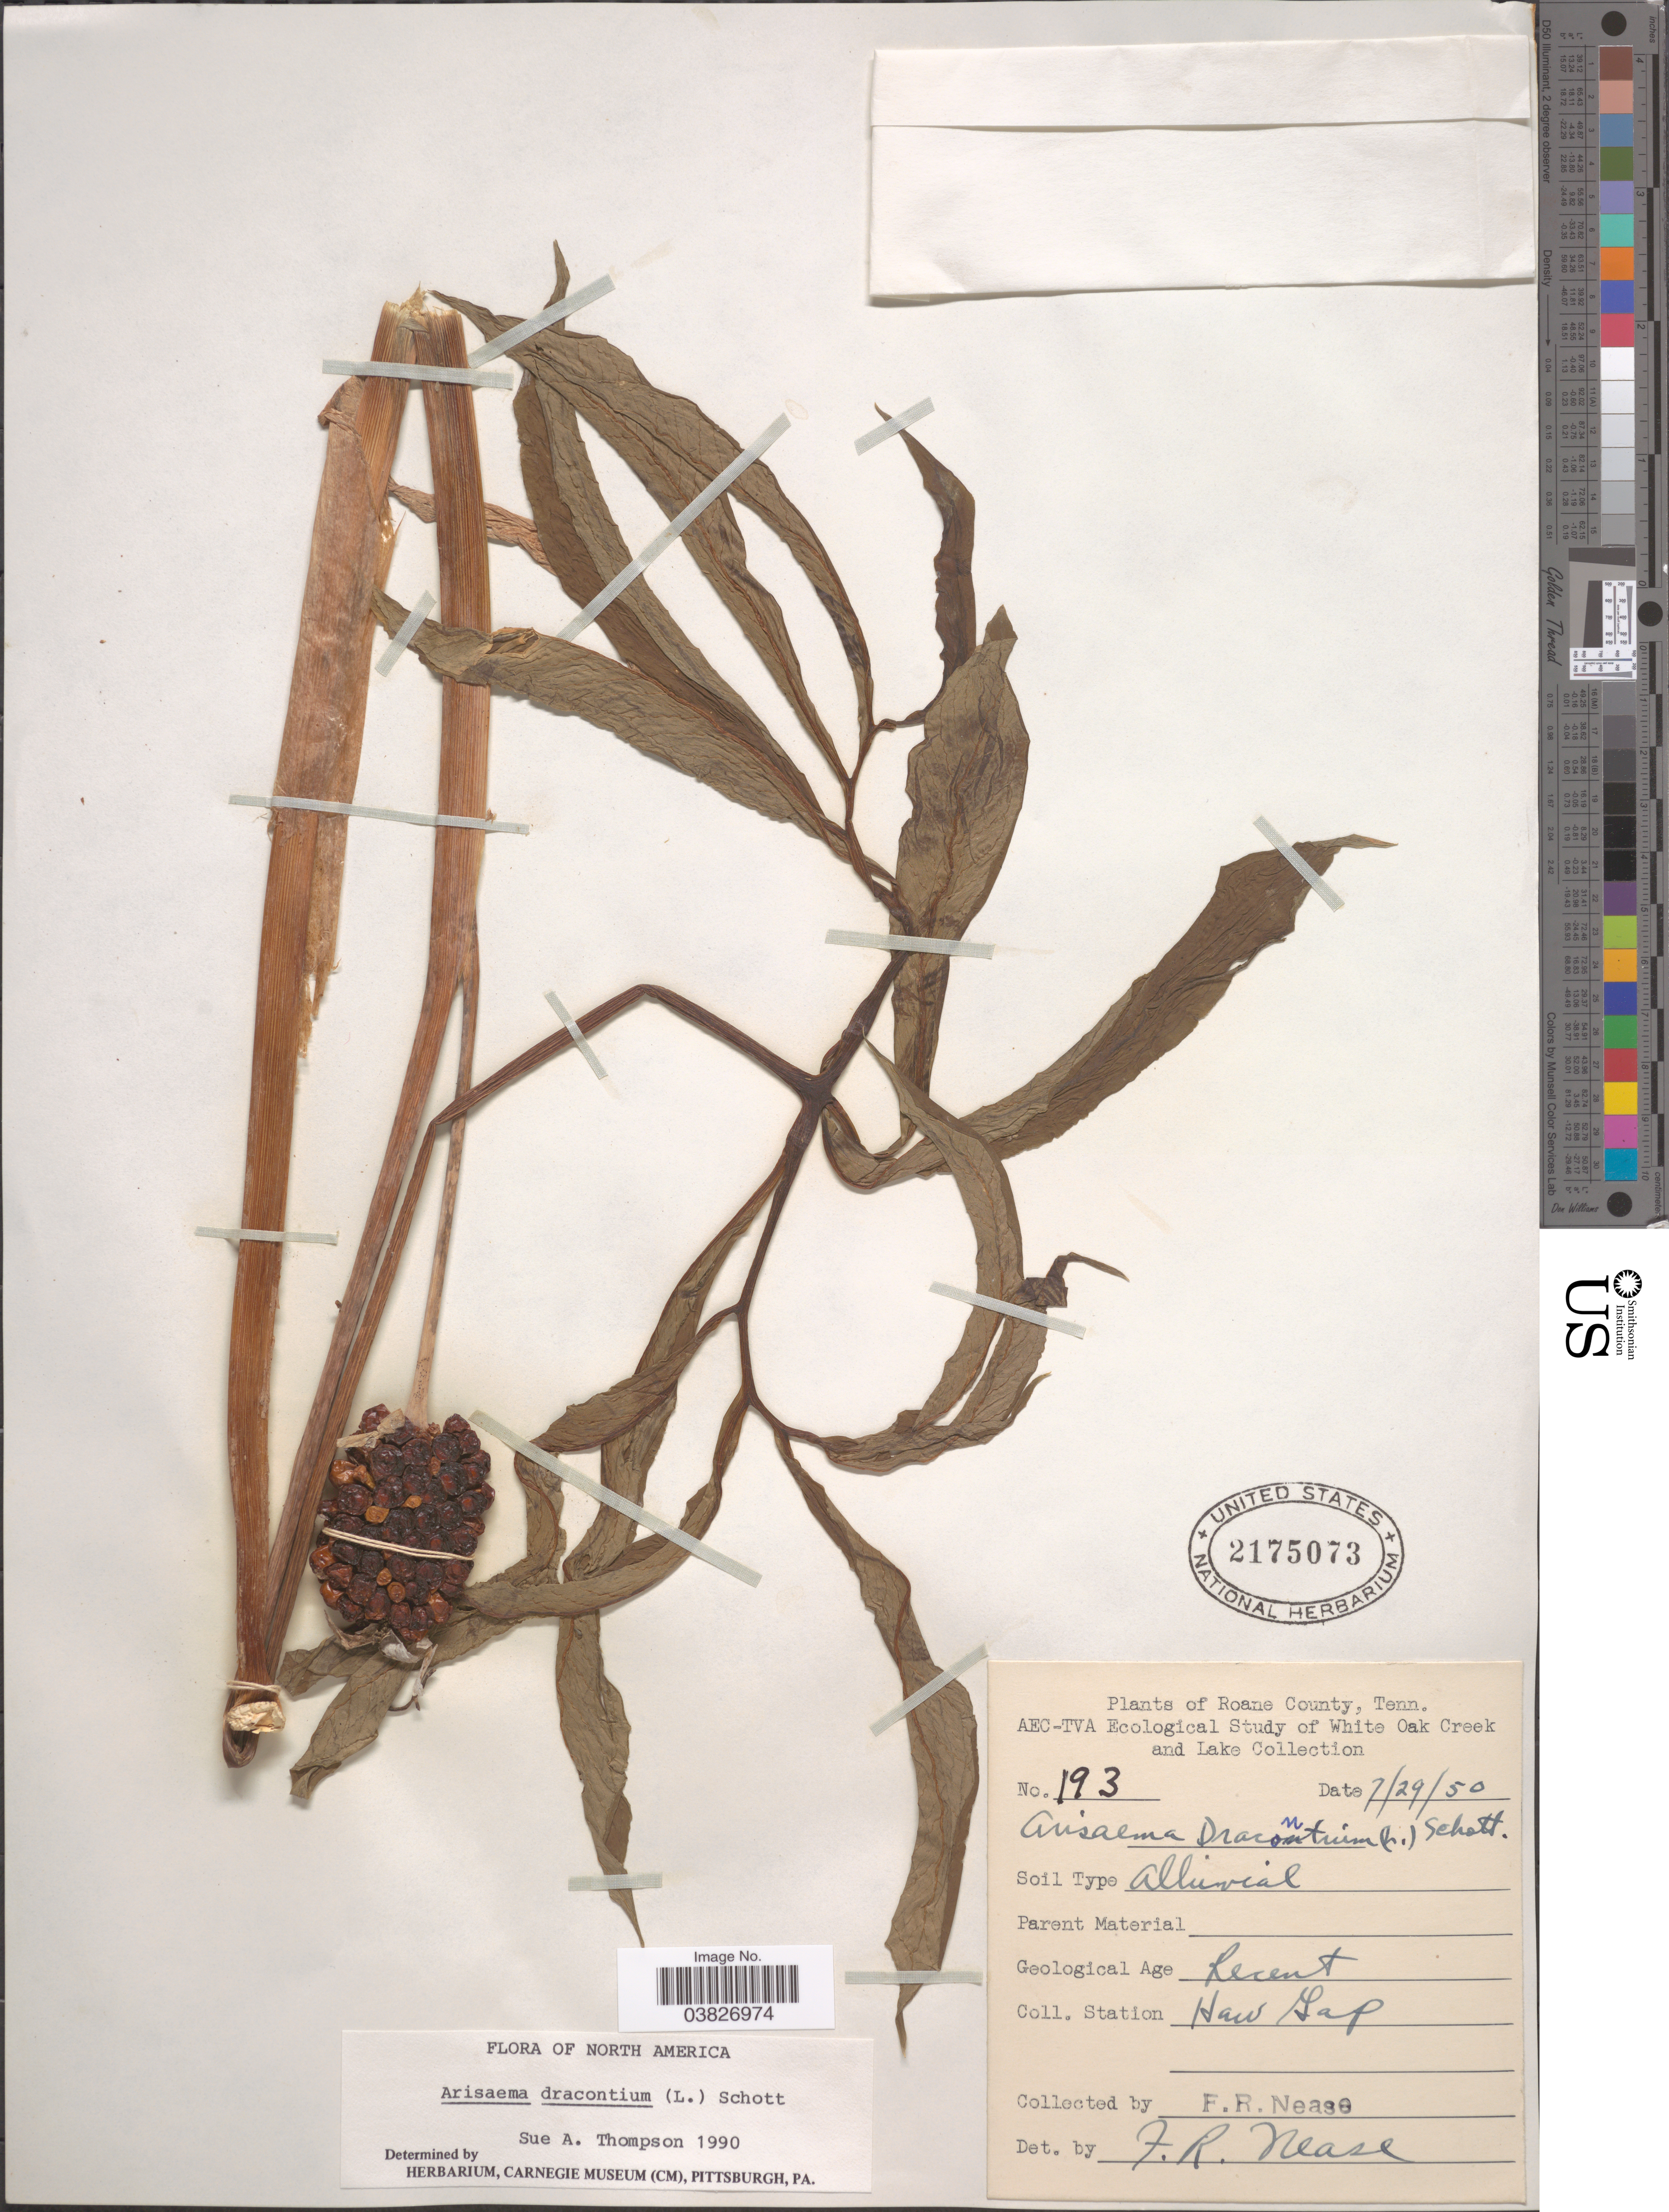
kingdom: Plantae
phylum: Tracheophyta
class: Liliopsida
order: Alismatales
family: Araceae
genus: Arisaema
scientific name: Arisaema dracontium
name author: (L.) Schott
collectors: F. Nease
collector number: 193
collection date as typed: Transcribed d/m/y: 29/7/50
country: United States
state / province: Tennessee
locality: Roane County. Haw Gap.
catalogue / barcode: US 2175073